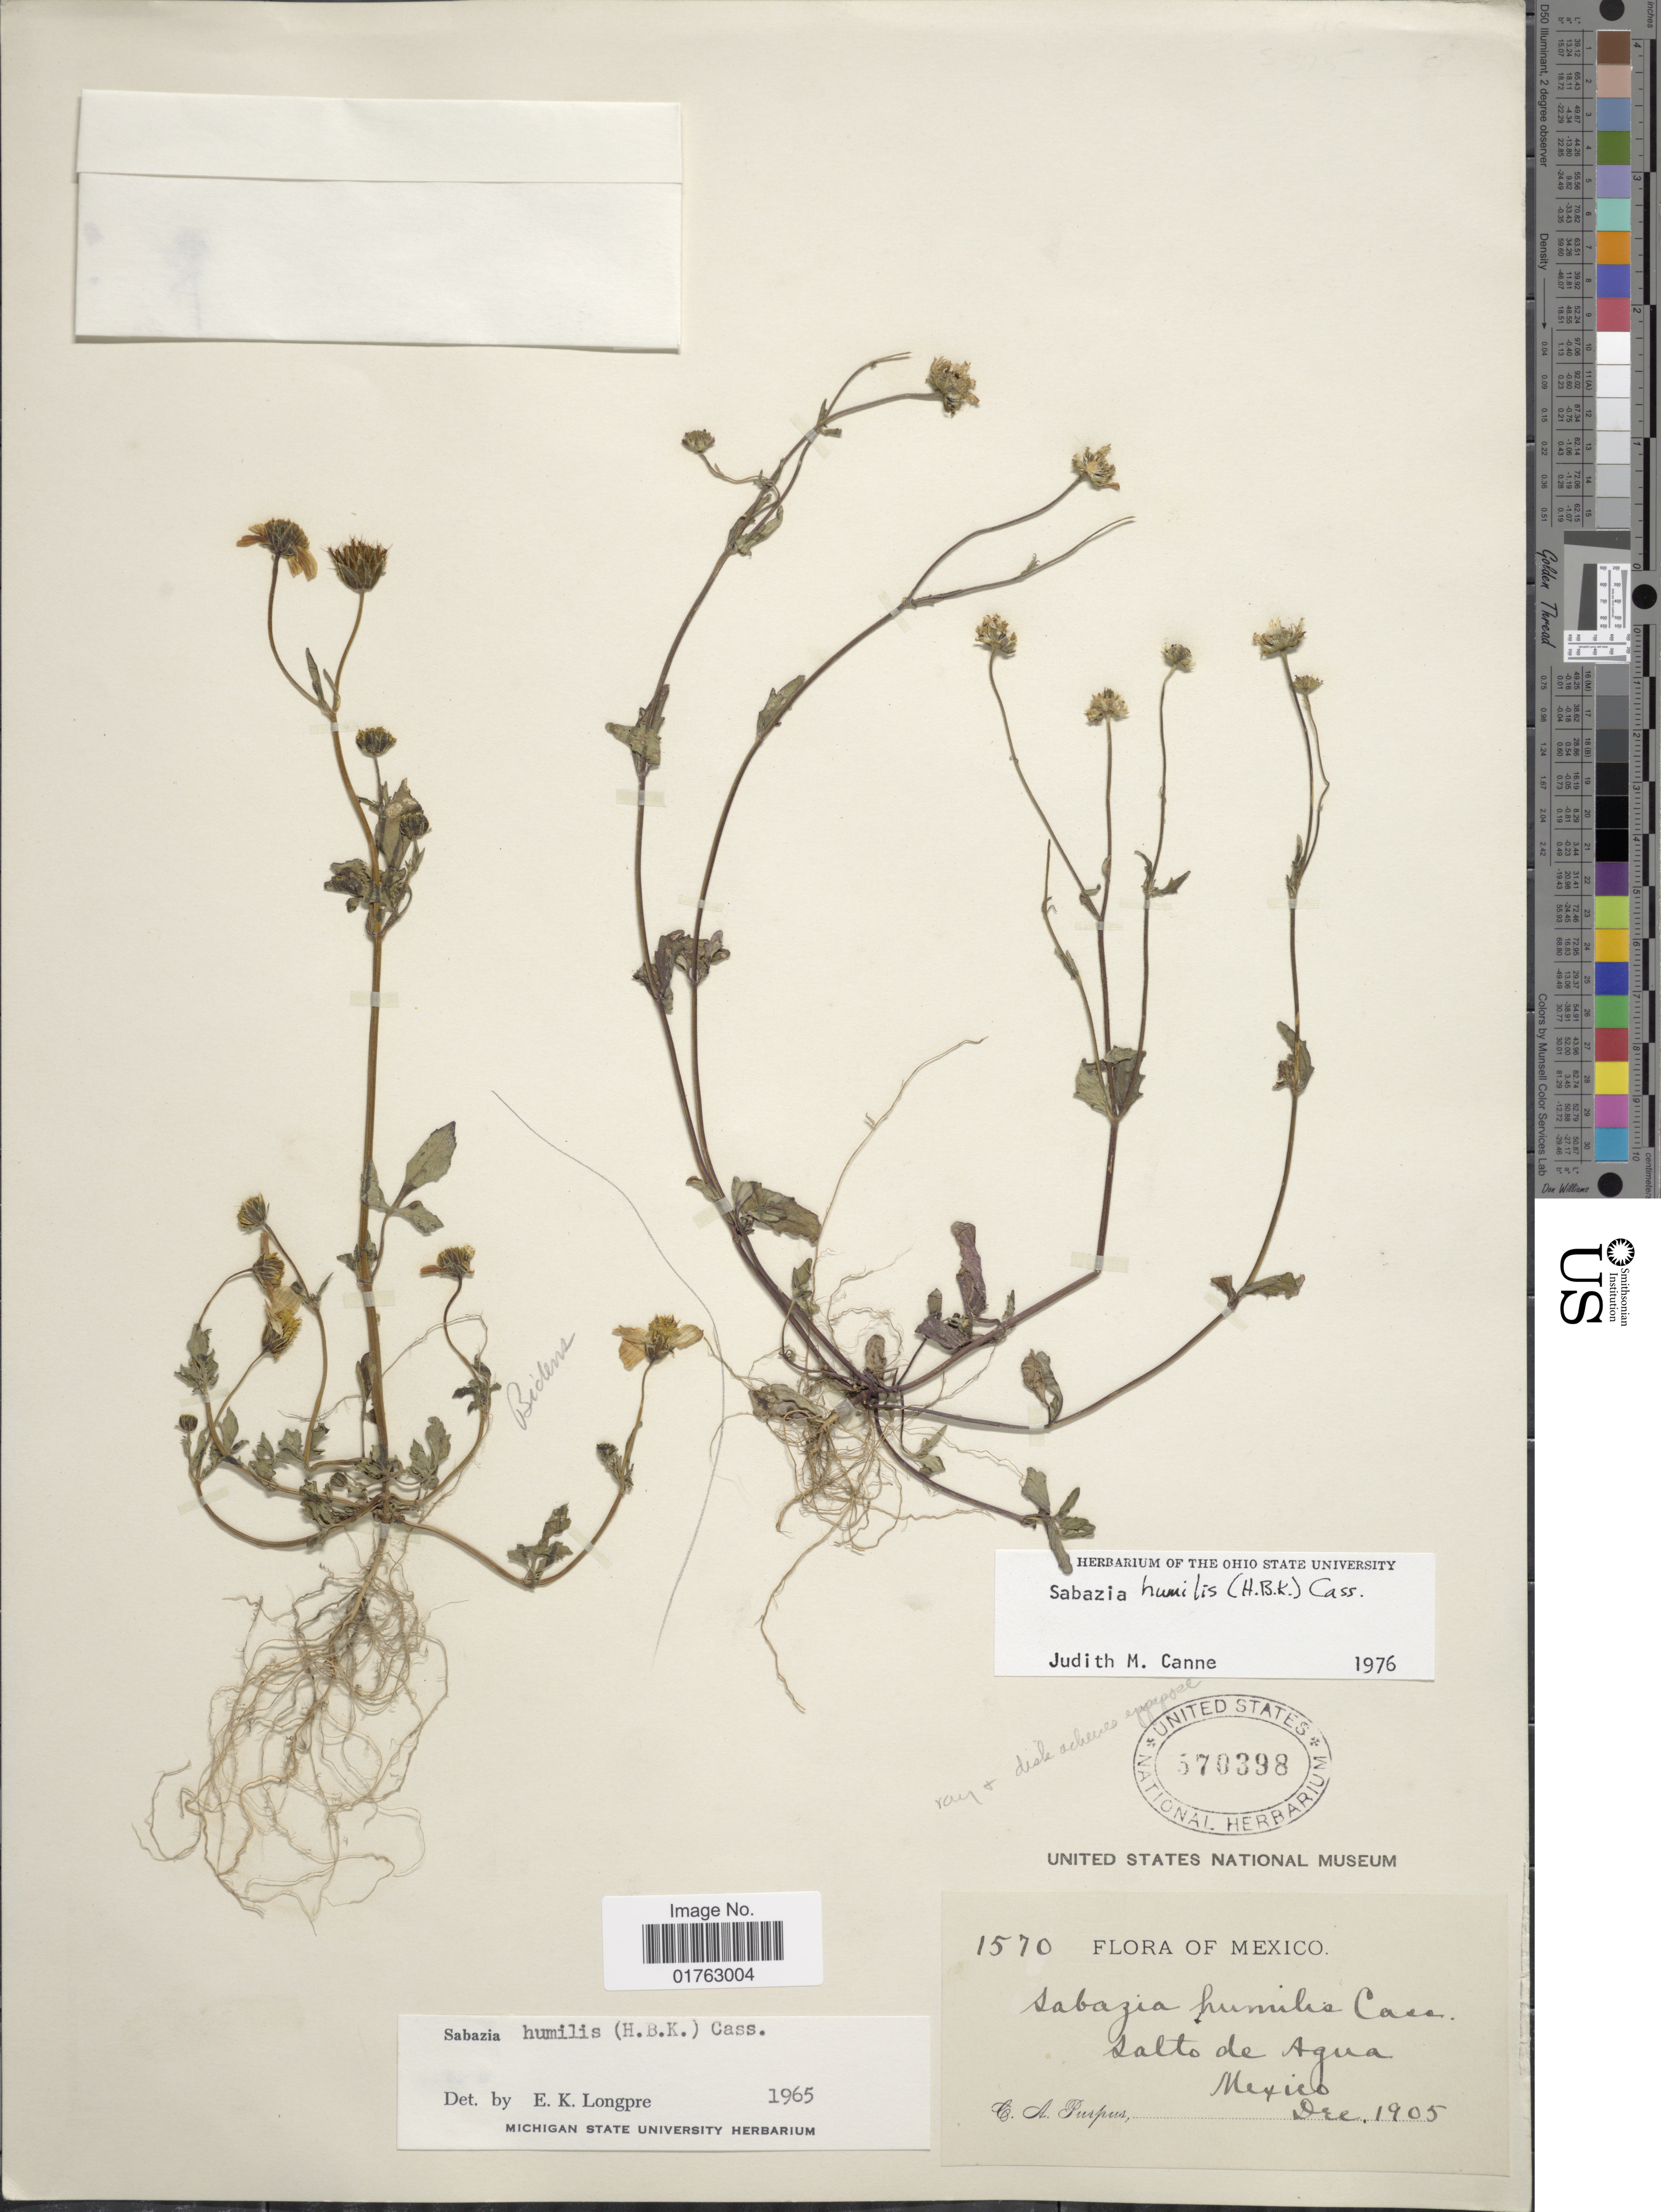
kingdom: Plantae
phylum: Tracheophyta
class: Magnoliopsida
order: Asterales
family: Asteraceae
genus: Sabazia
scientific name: Sabazia humilis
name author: (Kunth) Cass.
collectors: C. A. Purpus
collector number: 1570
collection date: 1905-12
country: Mexico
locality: Salto de Agua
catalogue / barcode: US 570398